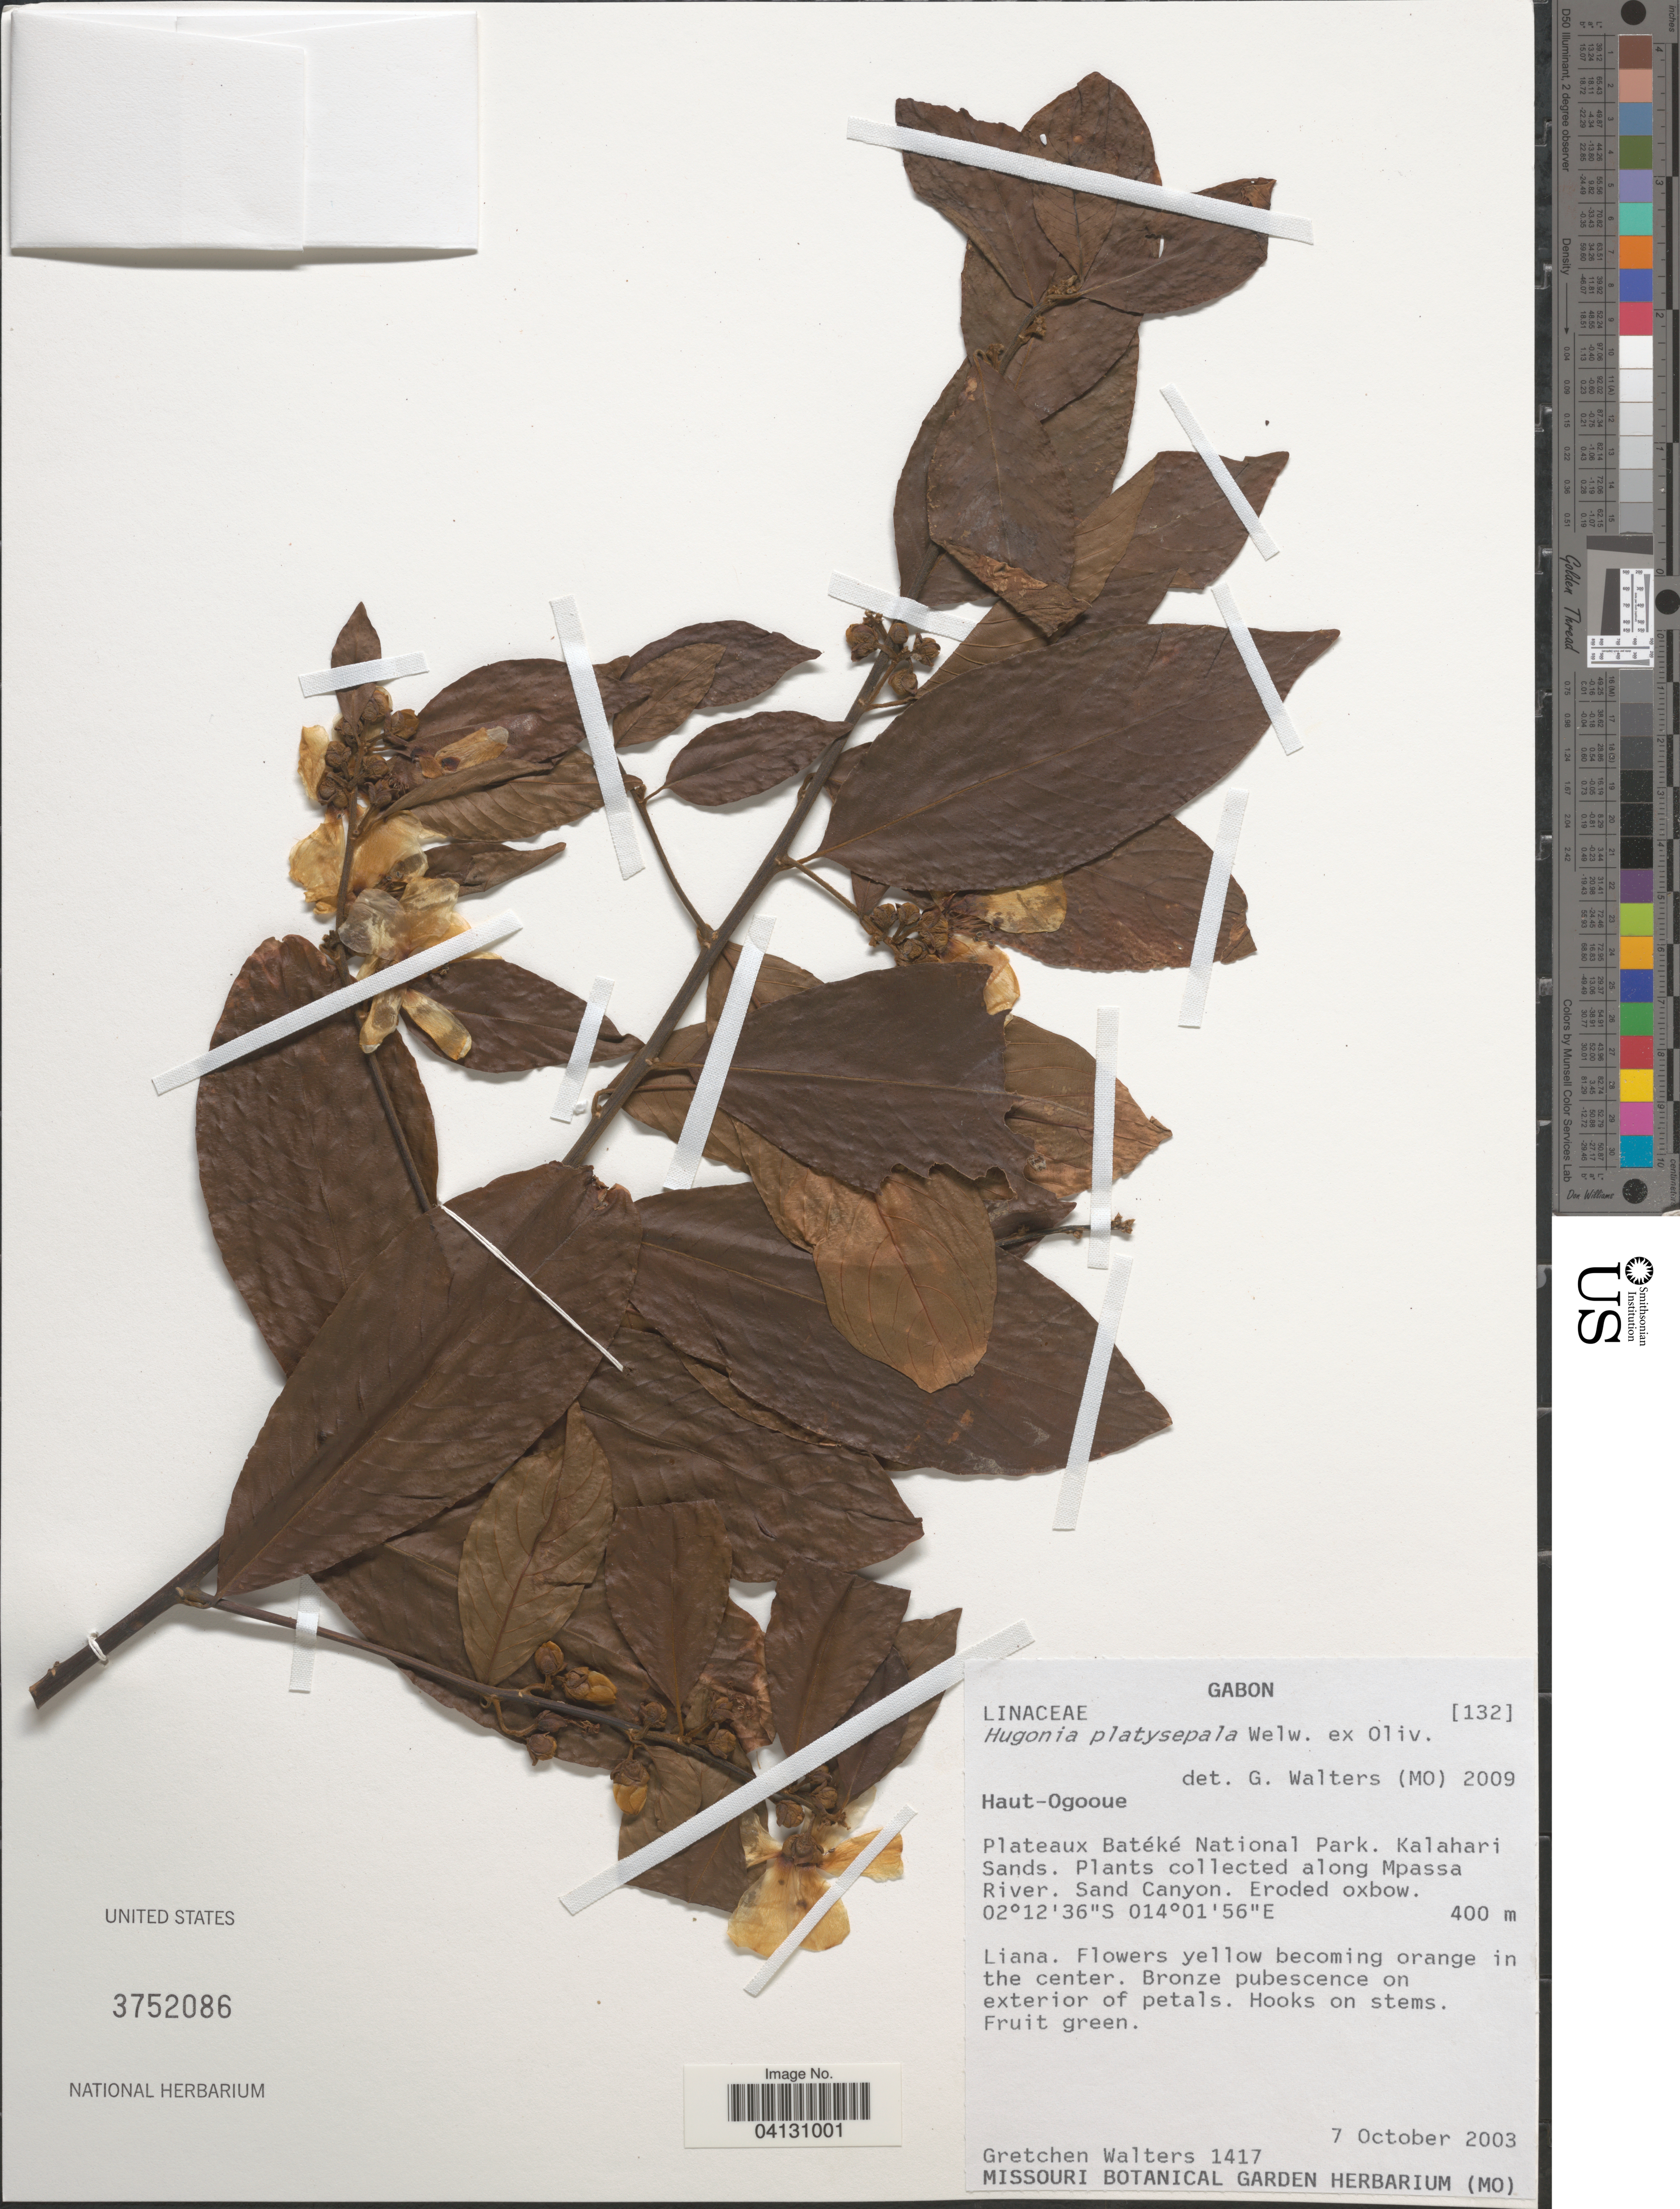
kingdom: Plantae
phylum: Tracheophyta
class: Magnoliopsida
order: Malpighiales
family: Linaceae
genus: Hugonia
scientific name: Hugonia platysepala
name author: Welw. ex Oliv.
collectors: G. Walters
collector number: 1417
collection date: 2003-10-07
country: Gabon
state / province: Haut-Ogooue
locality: Plateaux Batéké National Park. Kalahari Sands. Along Mpassa River. Sand Canyon.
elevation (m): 400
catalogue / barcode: US 3752086